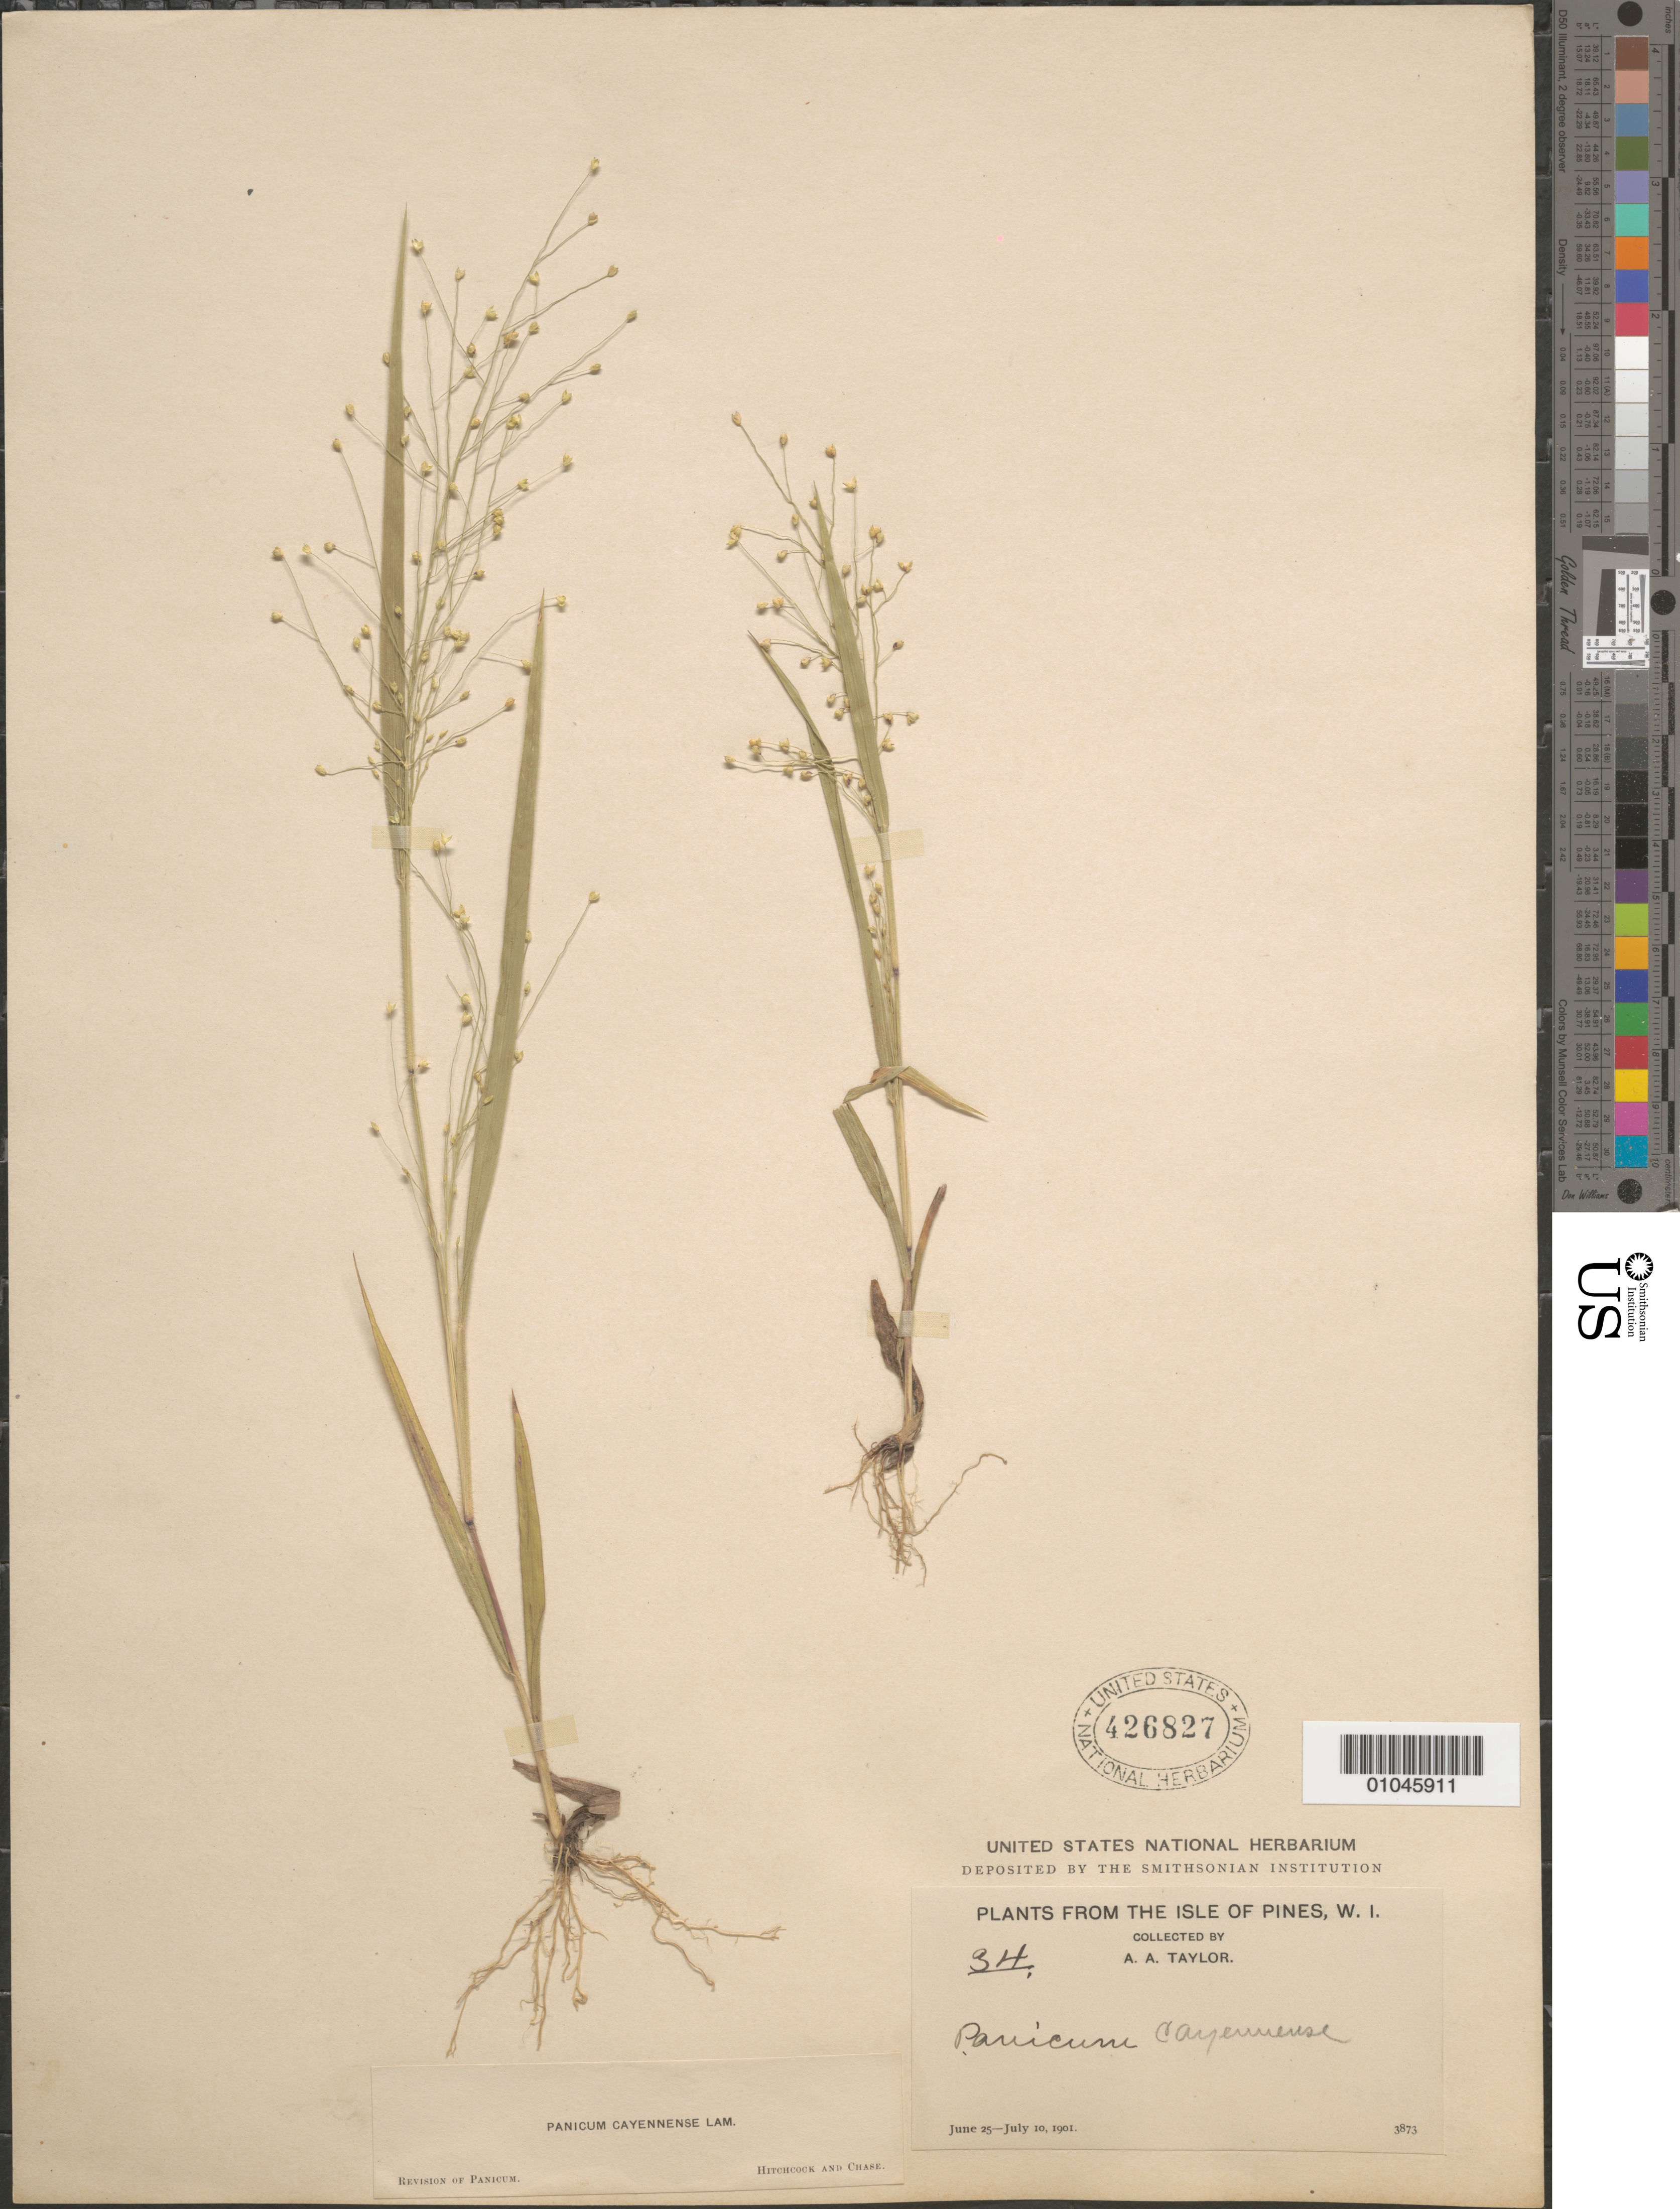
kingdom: Plantae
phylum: Tracheophyta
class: Liliopsida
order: Poales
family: Poaceae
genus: Panicum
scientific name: Panicum cayennense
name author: Lam.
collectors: A. A. Taylor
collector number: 34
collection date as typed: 25 Jun 1901 to 10 Jul 1901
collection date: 1901-06-25/1901-07-10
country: Cuba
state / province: Isla de la Juventud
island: Isla de la Juventud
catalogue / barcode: US 426827